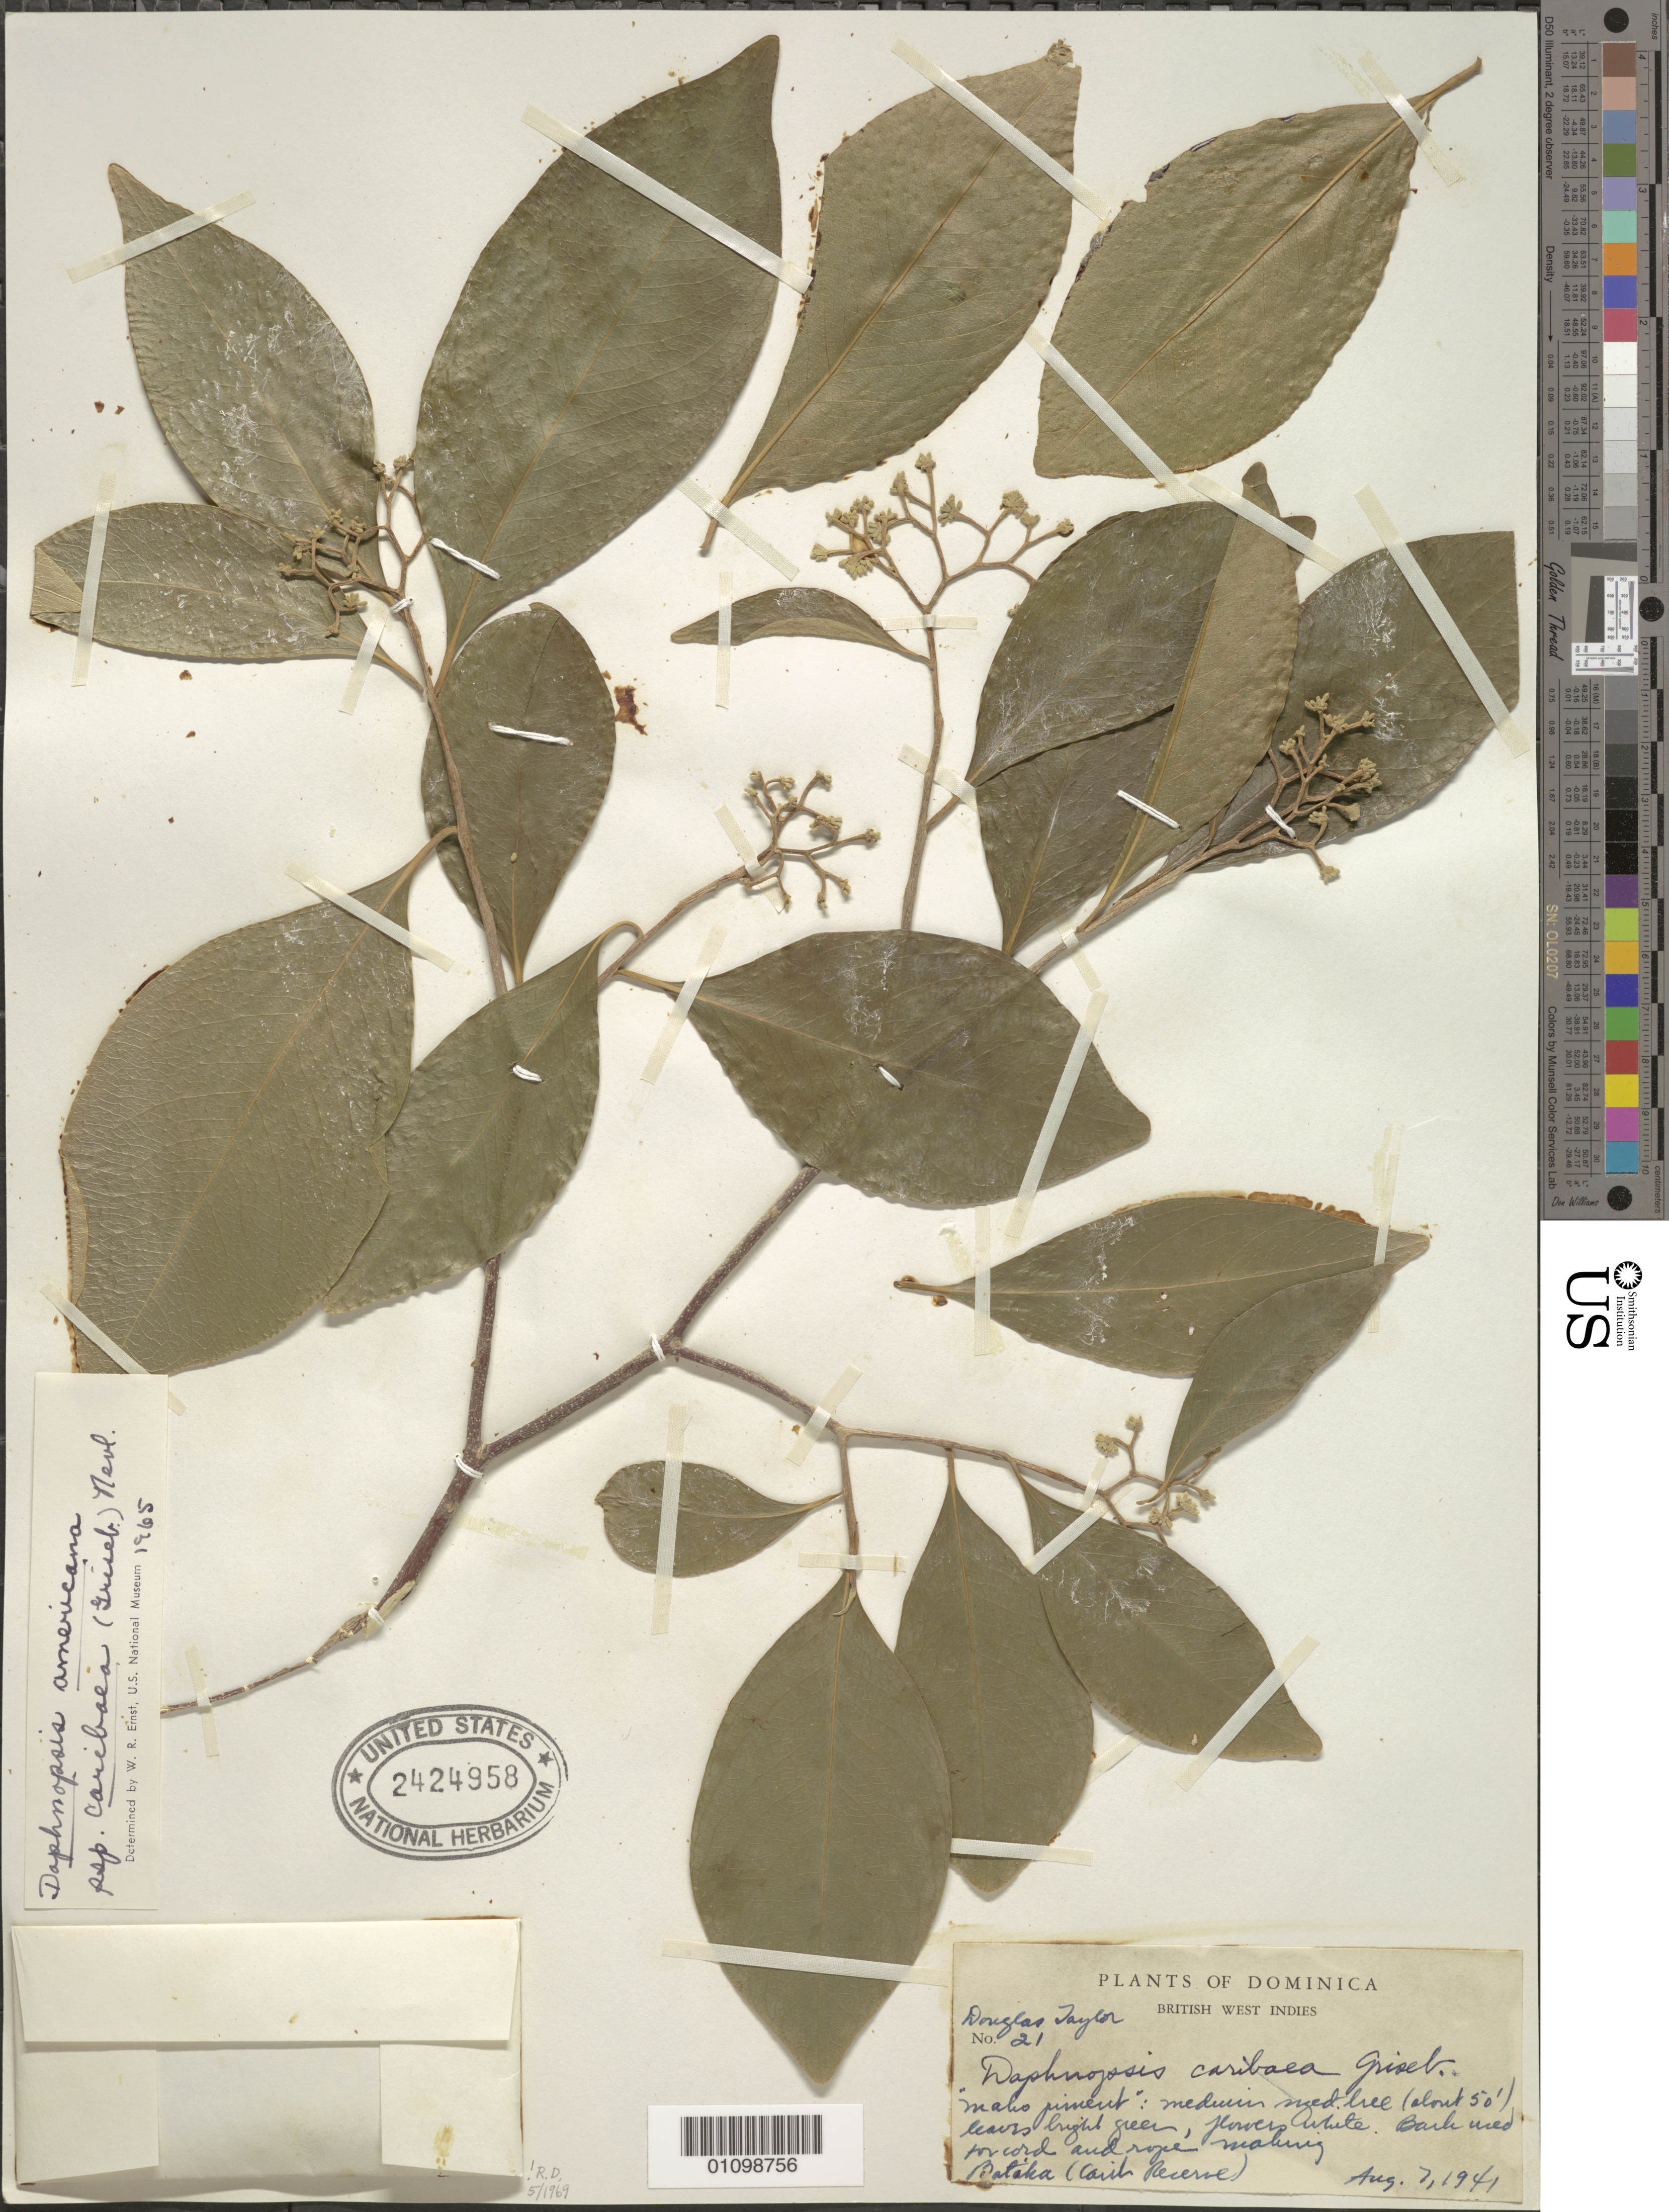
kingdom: Plantae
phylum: Tracheophyta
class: Magnoliopsida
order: Malvales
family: Thymelaeaceae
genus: Daphnopsis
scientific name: Daphnopsis americana subsp. caribaea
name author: (Griseb.) Nevling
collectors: D. Taylor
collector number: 21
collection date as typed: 07 Aug 1941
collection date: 1941-08-07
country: Dominica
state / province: St. David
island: Dominica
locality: Bataka, Carib Reserve.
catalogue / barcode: US 2424958